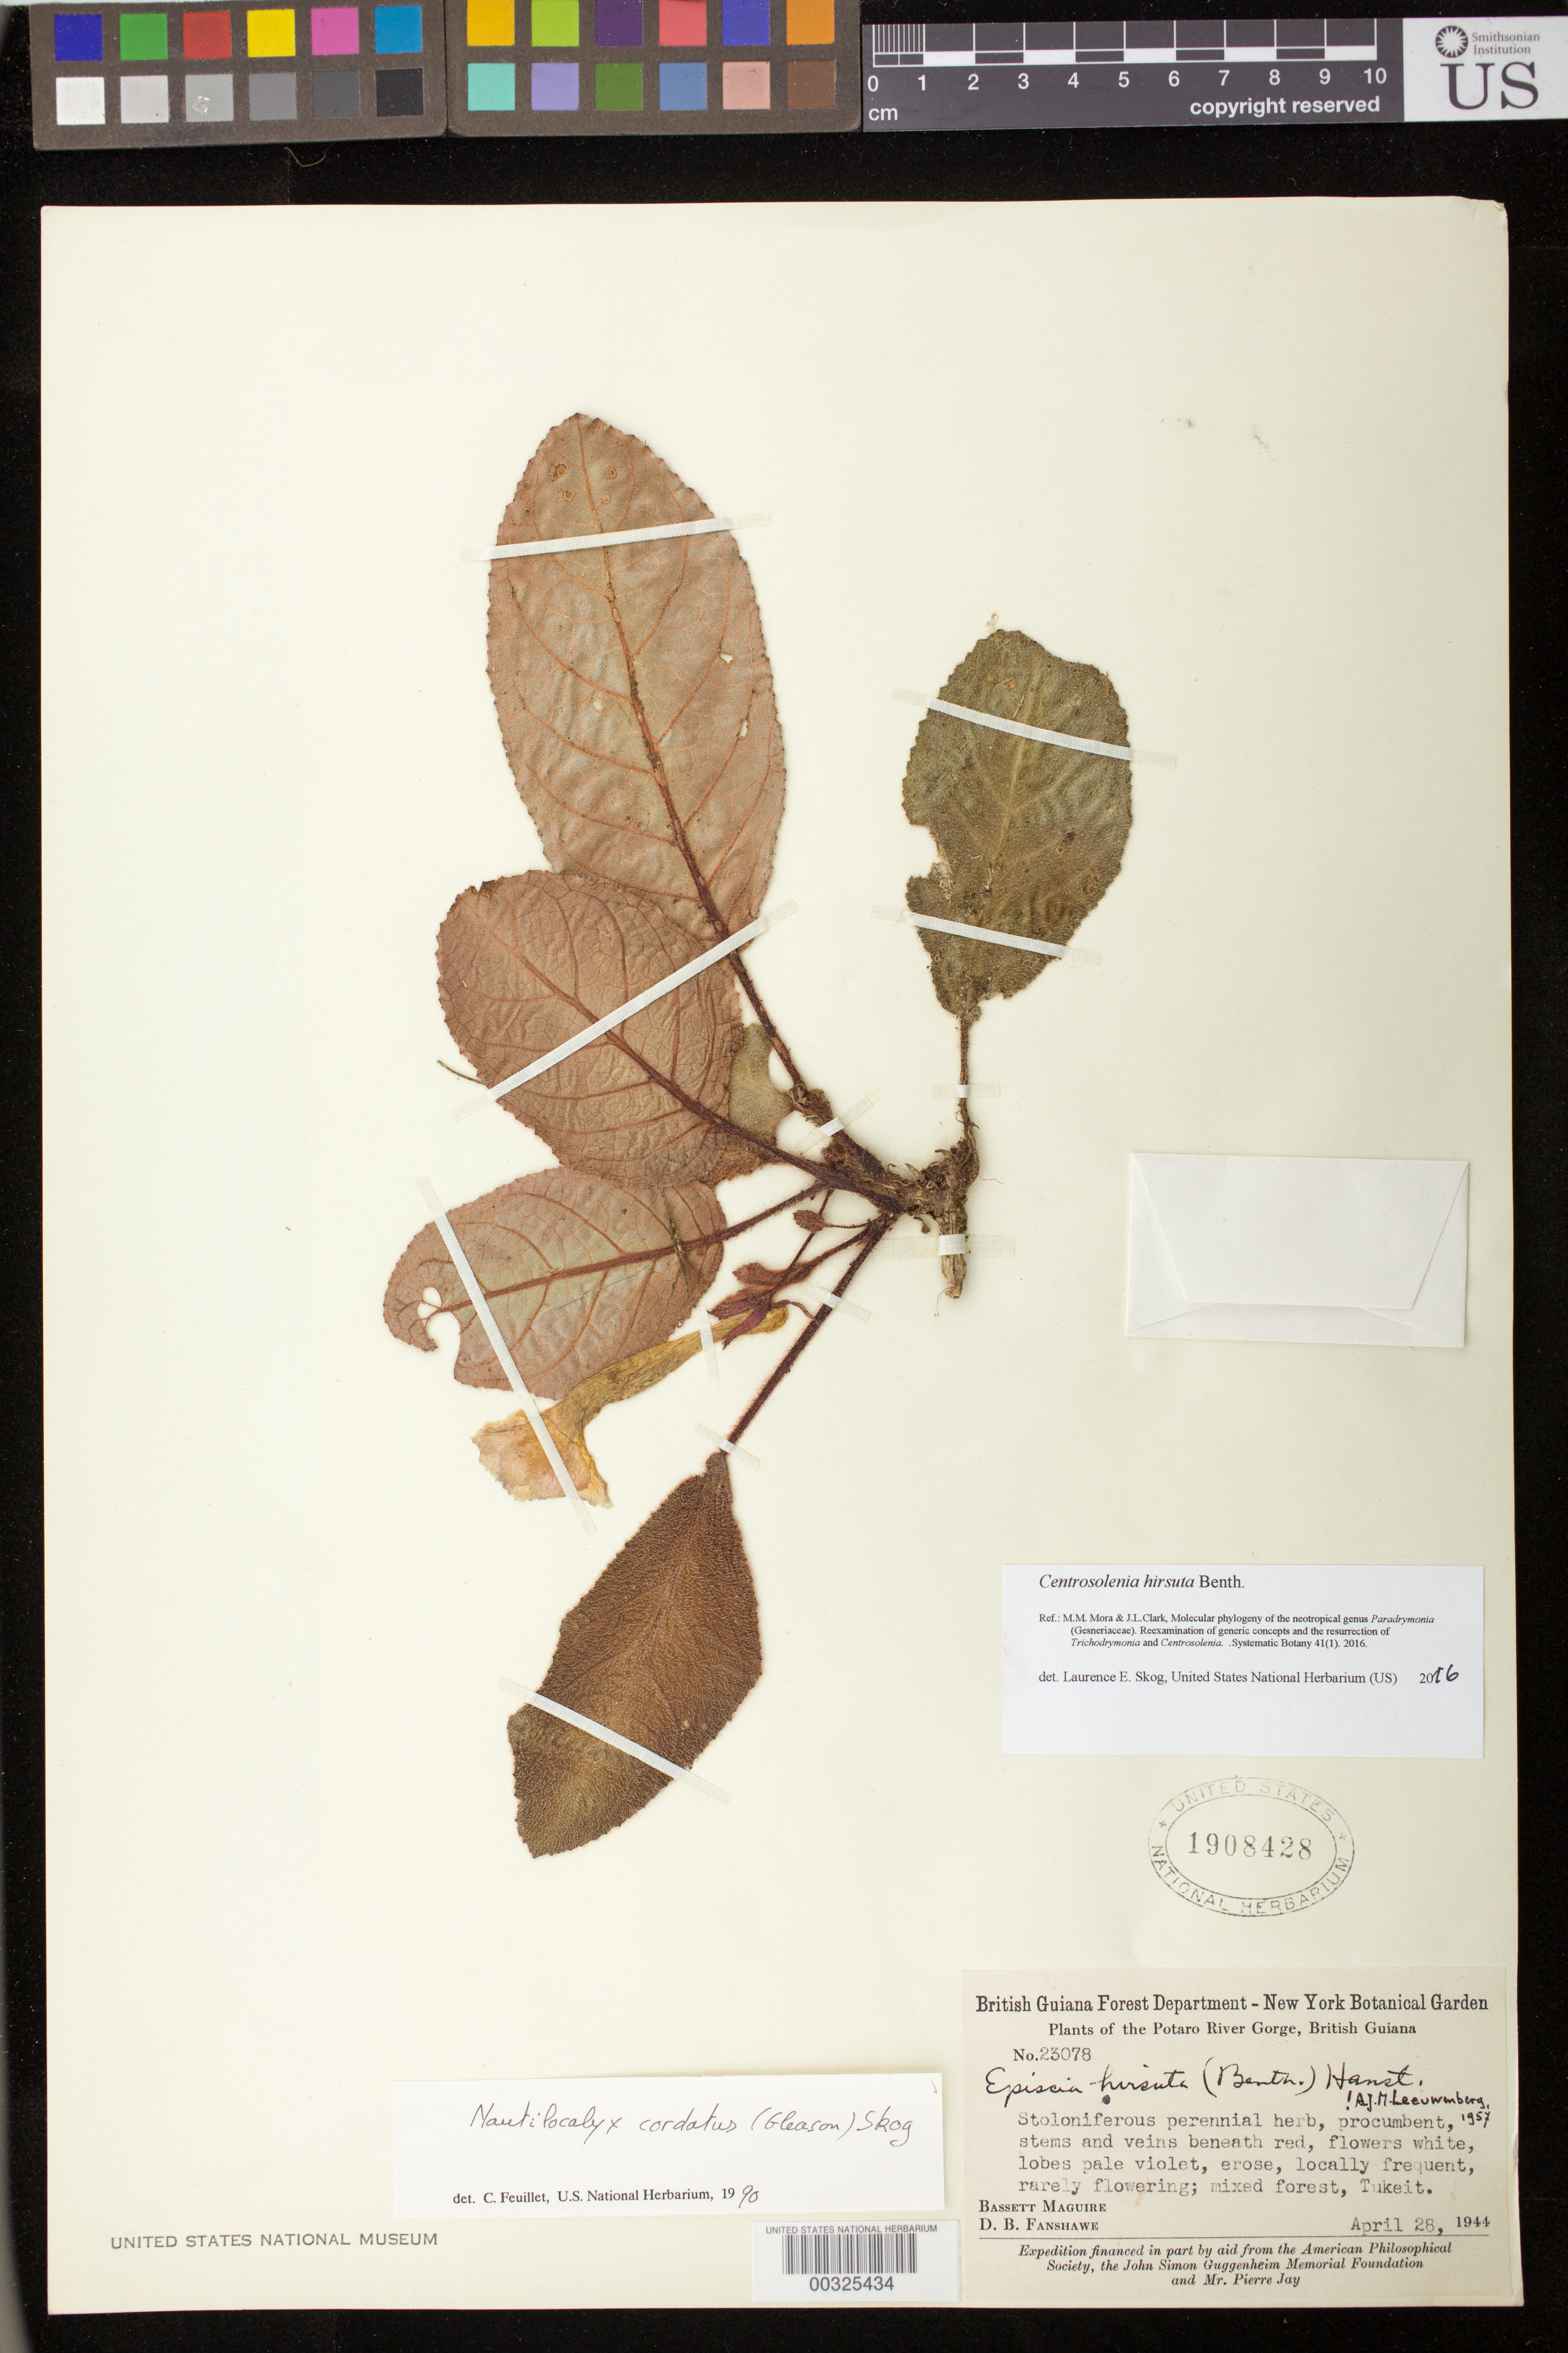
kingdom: Plantae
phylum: Tracheophyta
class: Magnoliopsida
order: Lamiales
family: Gesneriaceae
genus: Centrosolenia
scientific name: Centrosolenia hirsuta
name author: Benth.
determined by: Skog, Laurence E.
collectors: B. Maguire & D. B. Fanshawe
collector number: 23078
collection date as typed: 28 Apr 1944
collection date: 1944-04-28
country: Guyana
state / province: Potaro-Siparuni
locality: Potaro River Gorge, Tukeit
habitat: Mixed forest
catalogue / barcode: US 1908428